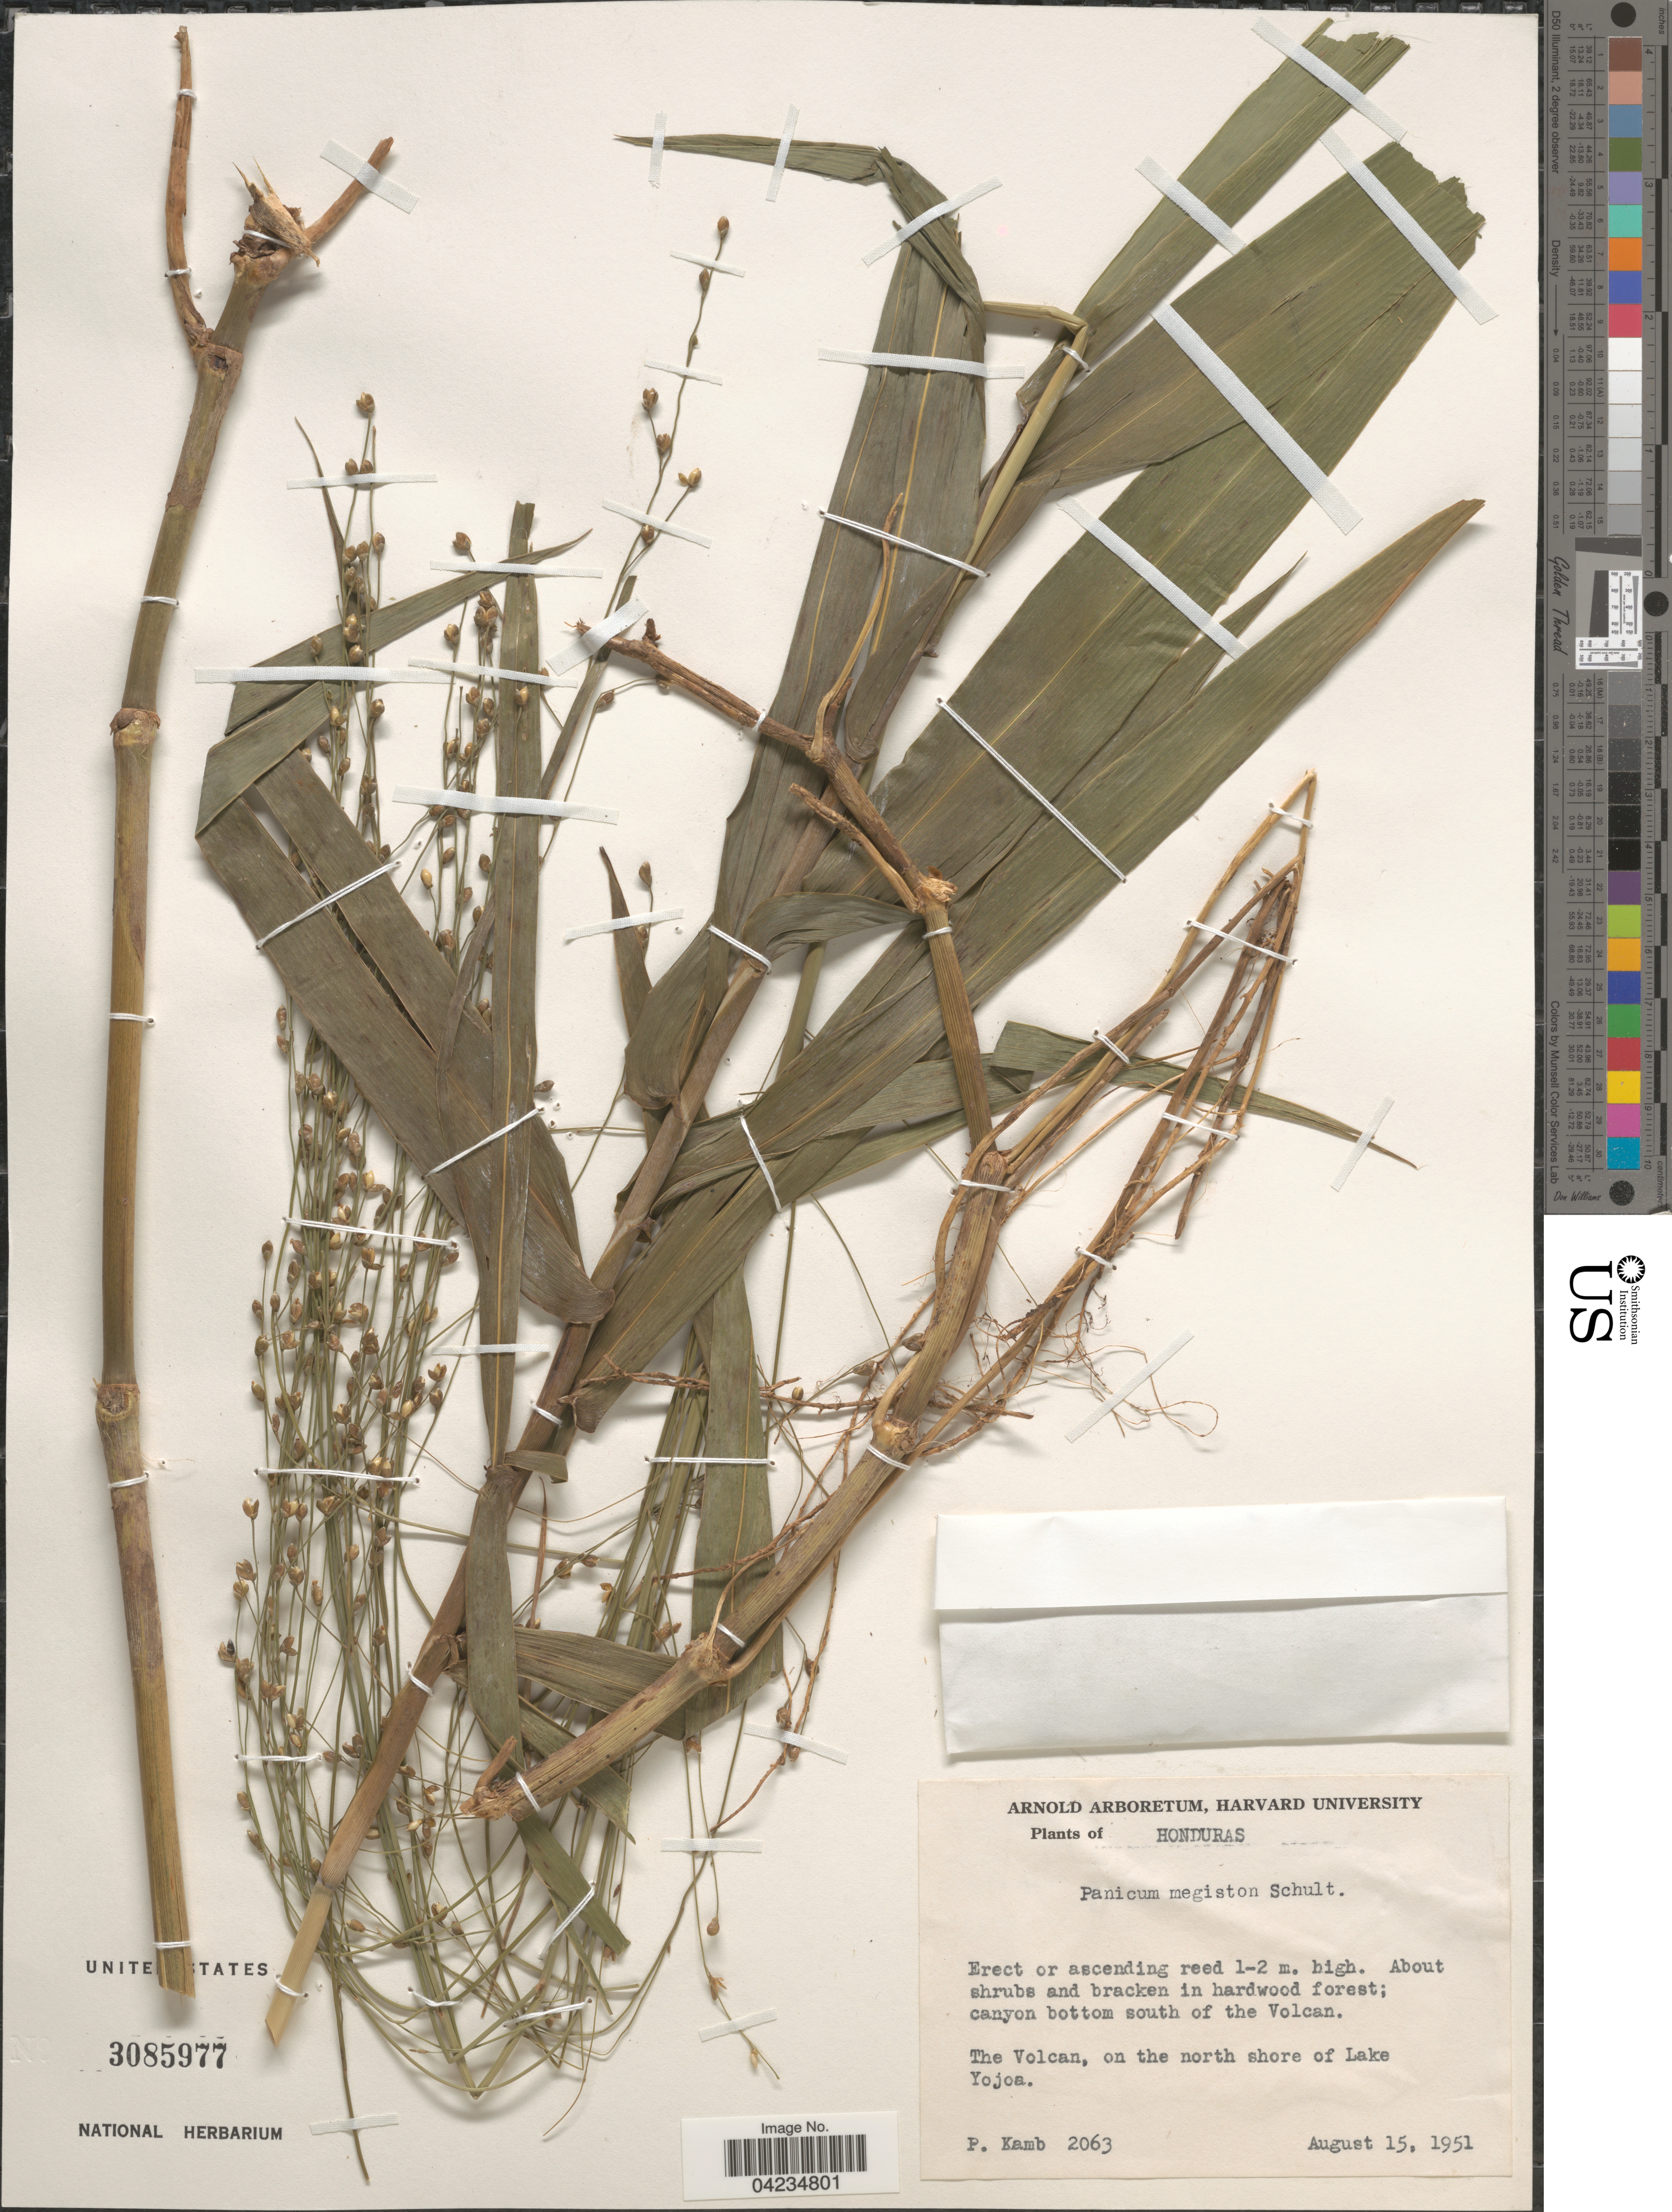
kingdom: Plantae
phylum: Tracheophyta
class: Liliopsida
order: Poales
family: Poaceae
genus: Stephostachys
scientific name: Stephostachys mertensii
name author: (Roth) Zuloaga & Marrone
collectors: P. Kamb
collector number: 2063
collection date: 1951-08-15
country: Honduras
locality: Canyon bottom south of the Volcan. The Volcan, on the north shore of Lake Yojoa.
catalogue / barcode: US 3085977